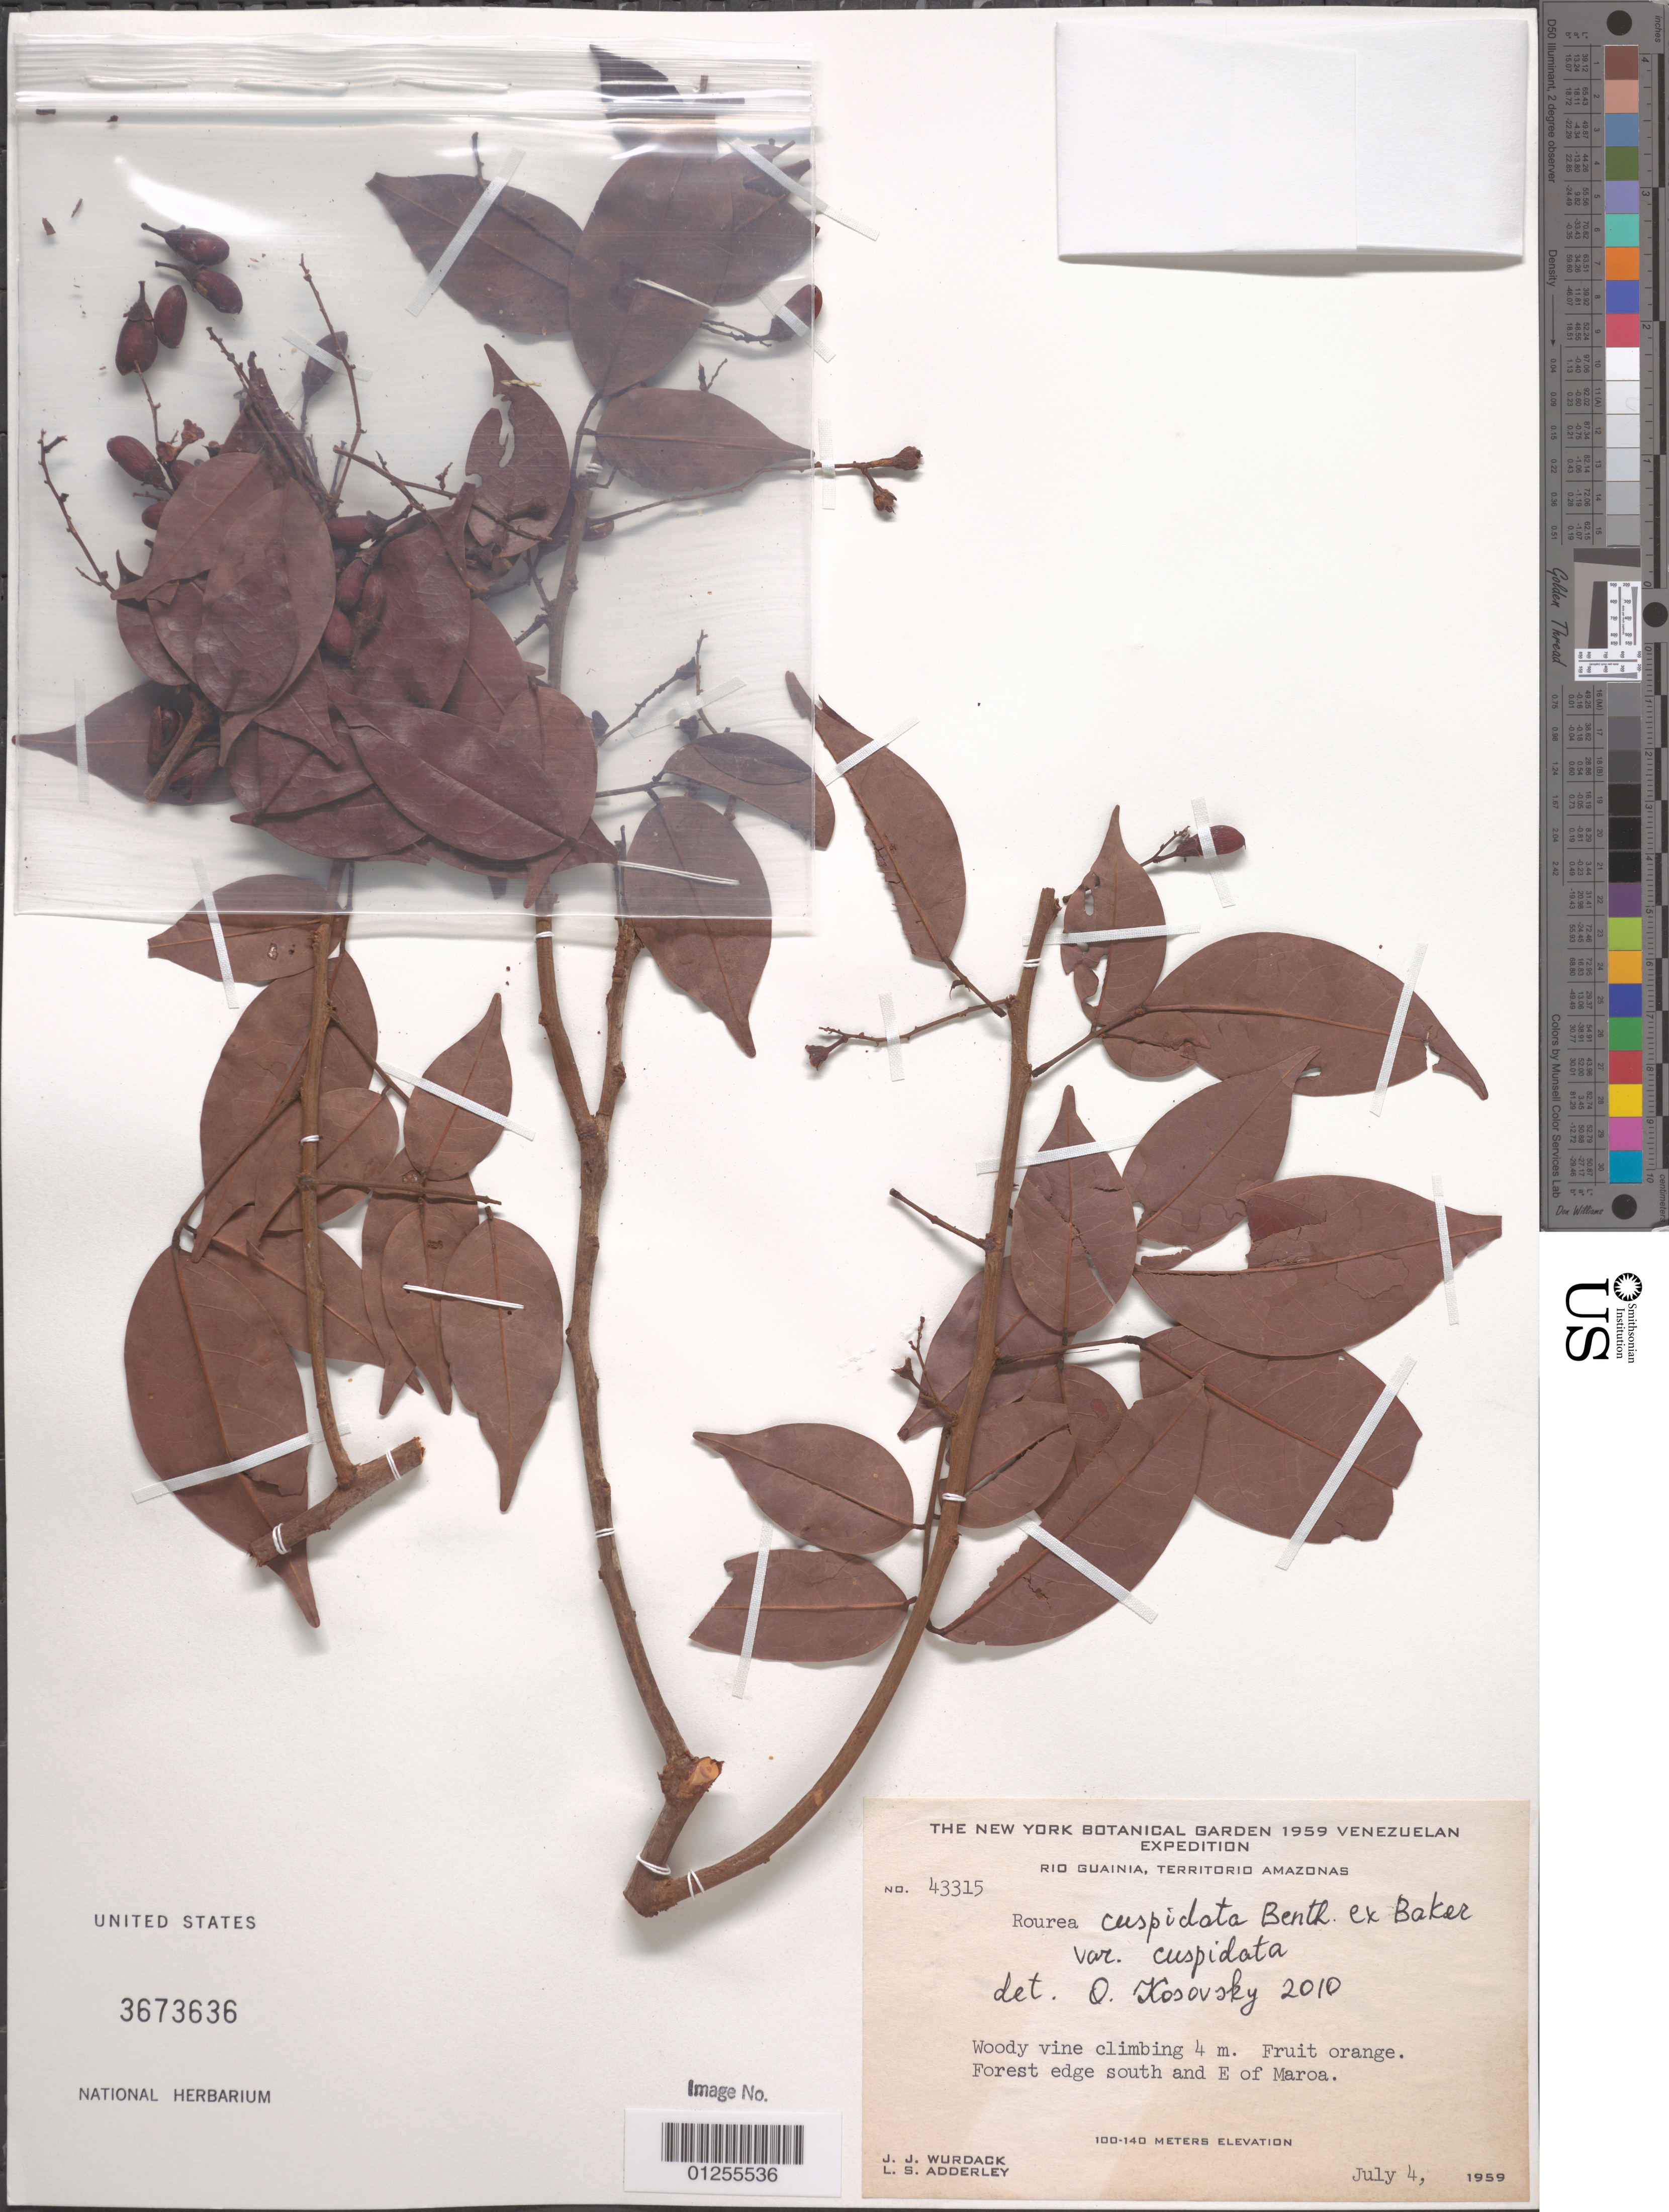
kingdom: Plantae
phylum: Tracheophyta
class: Magnoliopsida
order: Oxalidales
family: Connaraceae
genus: Rourea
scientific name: Rourea cuspidata var. cuspidata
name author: Benth. ex Baker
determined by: Kosovsky, O.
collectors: J. J. Wurdack & L. S. Adderley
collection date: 1959-07-04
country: Venezuela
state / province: Amazonas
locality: South and E of Maroa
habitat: Forest edge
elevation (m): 100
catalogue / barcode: US 1443836